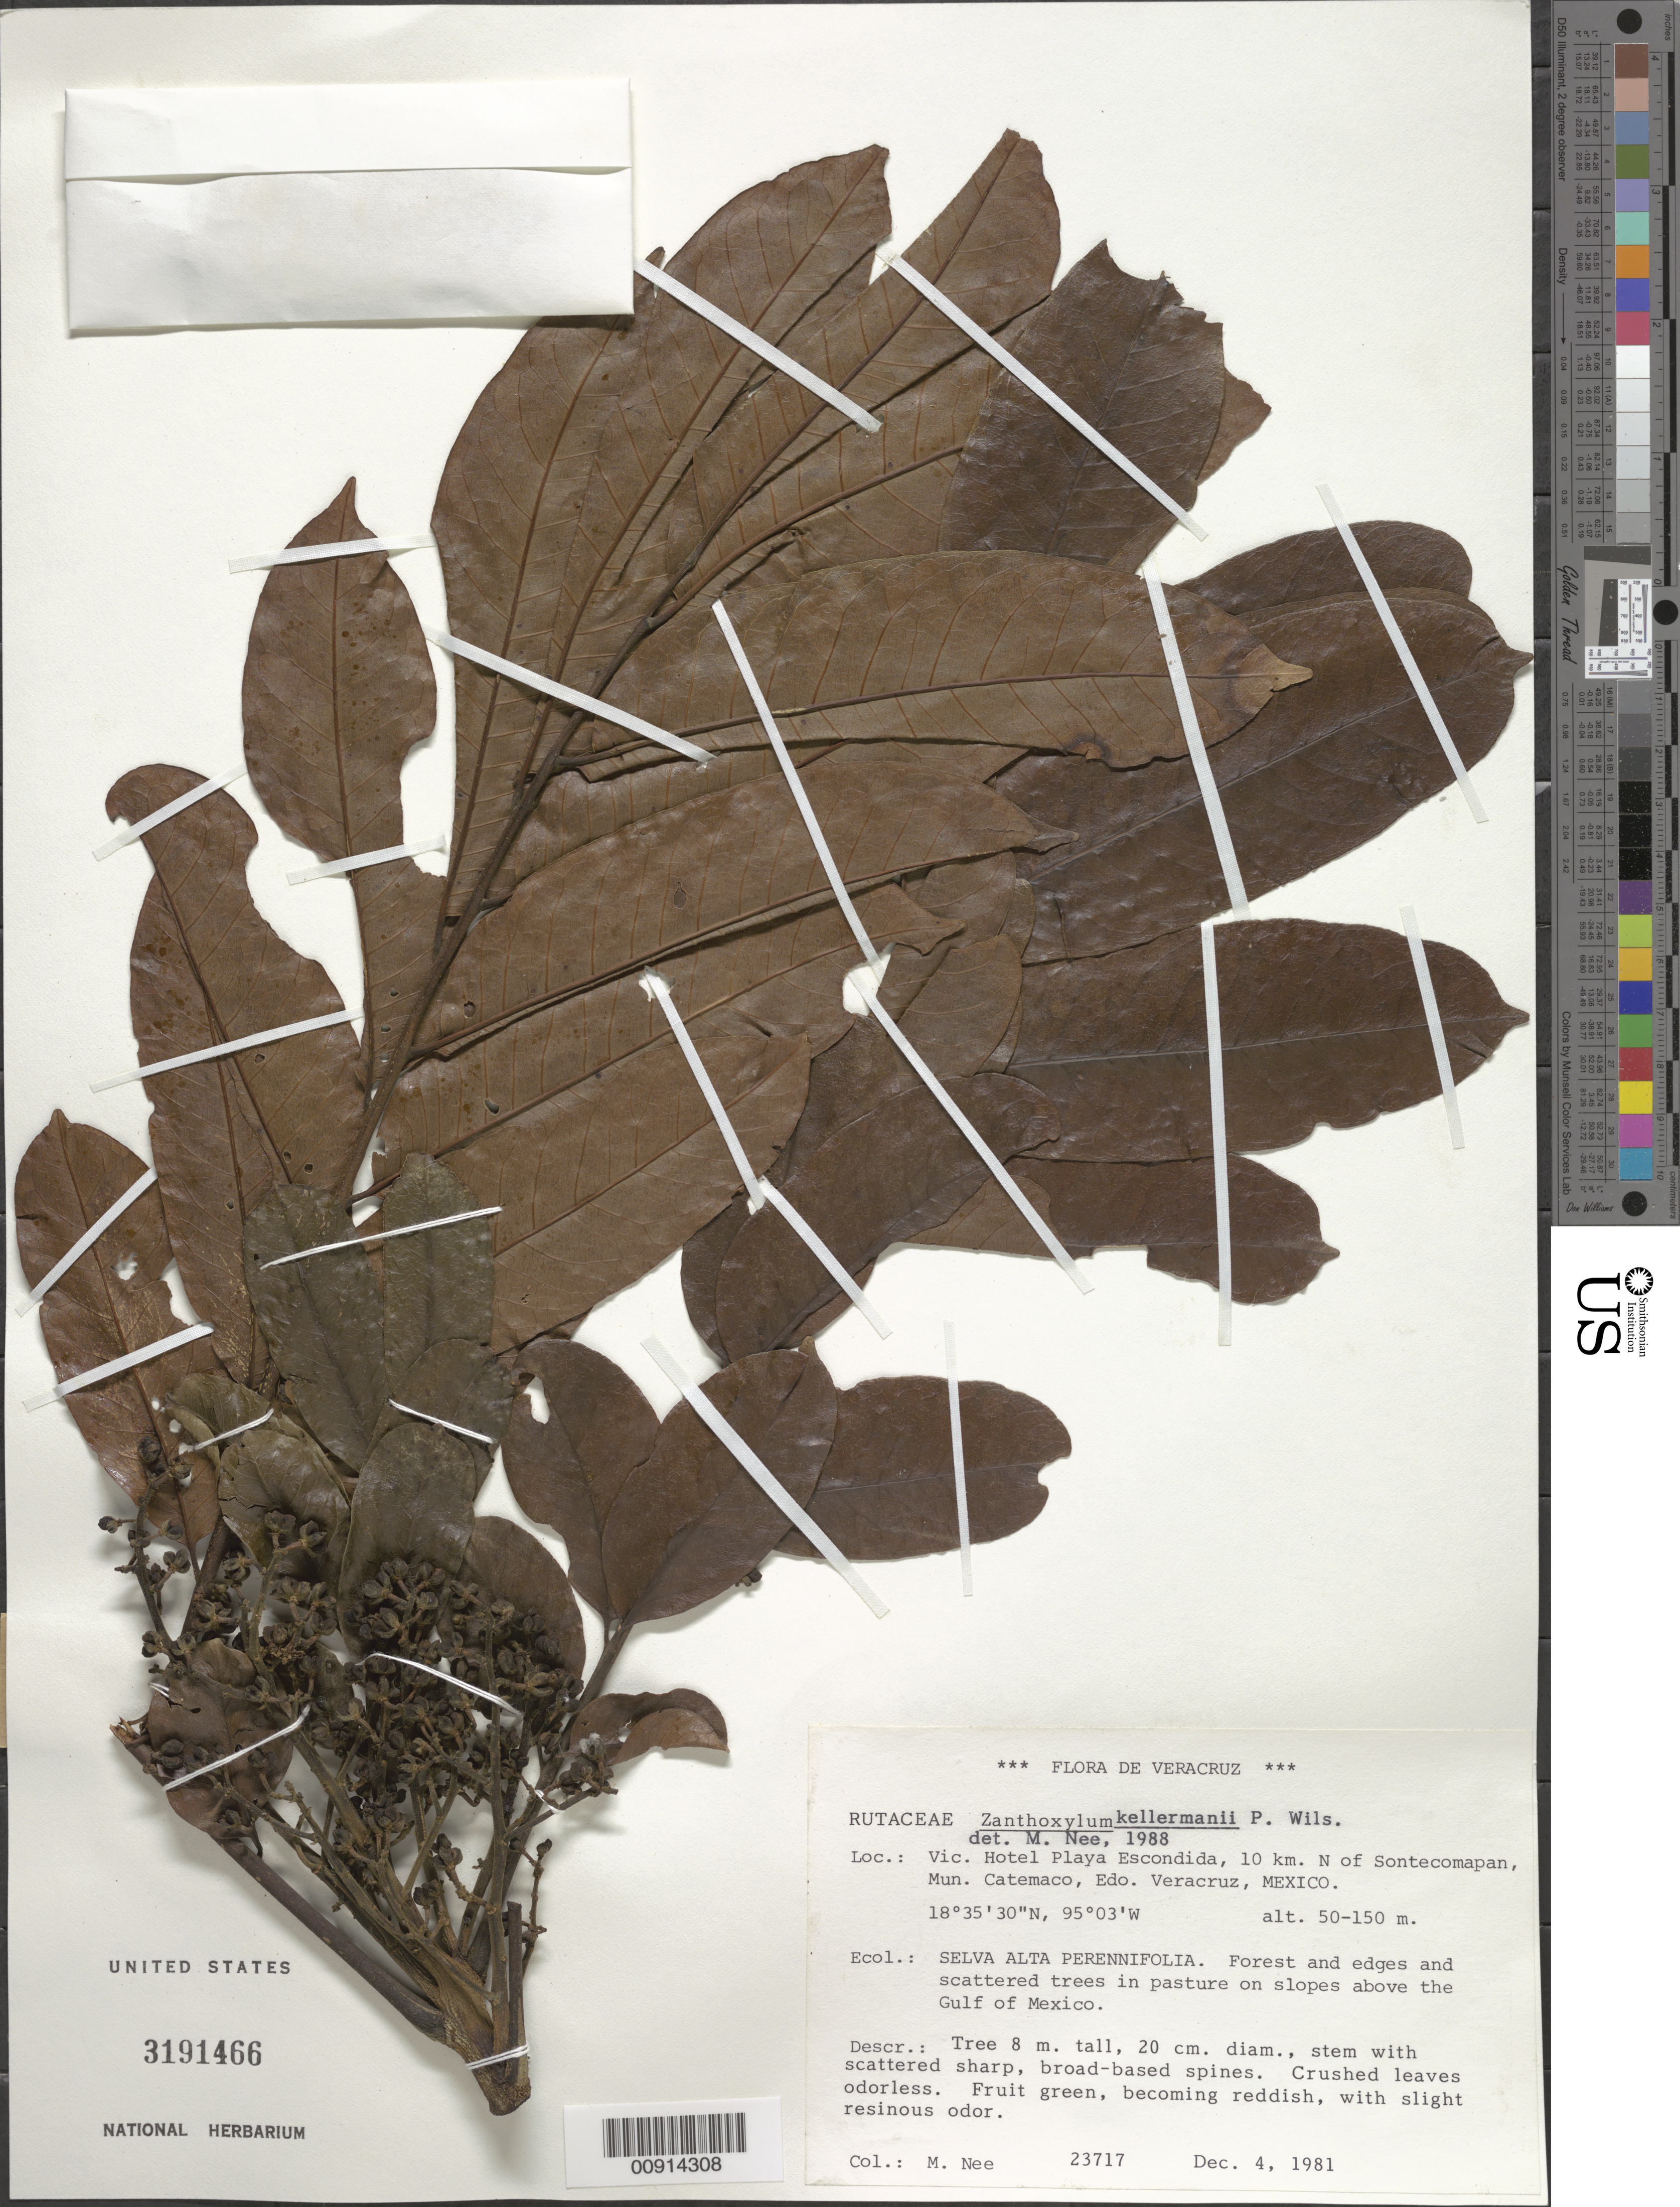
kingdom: Plantae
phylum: Tracheophyta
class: Magnoliopsida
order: Sapindales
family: Rutaceae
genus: Zanthoxylum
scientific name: Zanthoxylum kellermanii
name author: P. Wilson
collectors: M. Nee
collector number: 23717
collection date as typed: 04 Dec 1981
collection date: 1981-12-04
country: Mexico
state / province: Veracruz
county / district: Catemaco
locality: Vic. Hotel Playa Escondida, 10 km. N of Sontecomapan, Municipio Catemaco, Edo. Veracruz.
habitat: Selva alta perennifolia. Forest and edges and scattered trees in pasture on slopes above the Gulf of Mexico.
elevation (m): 150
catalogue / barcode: US 3191466